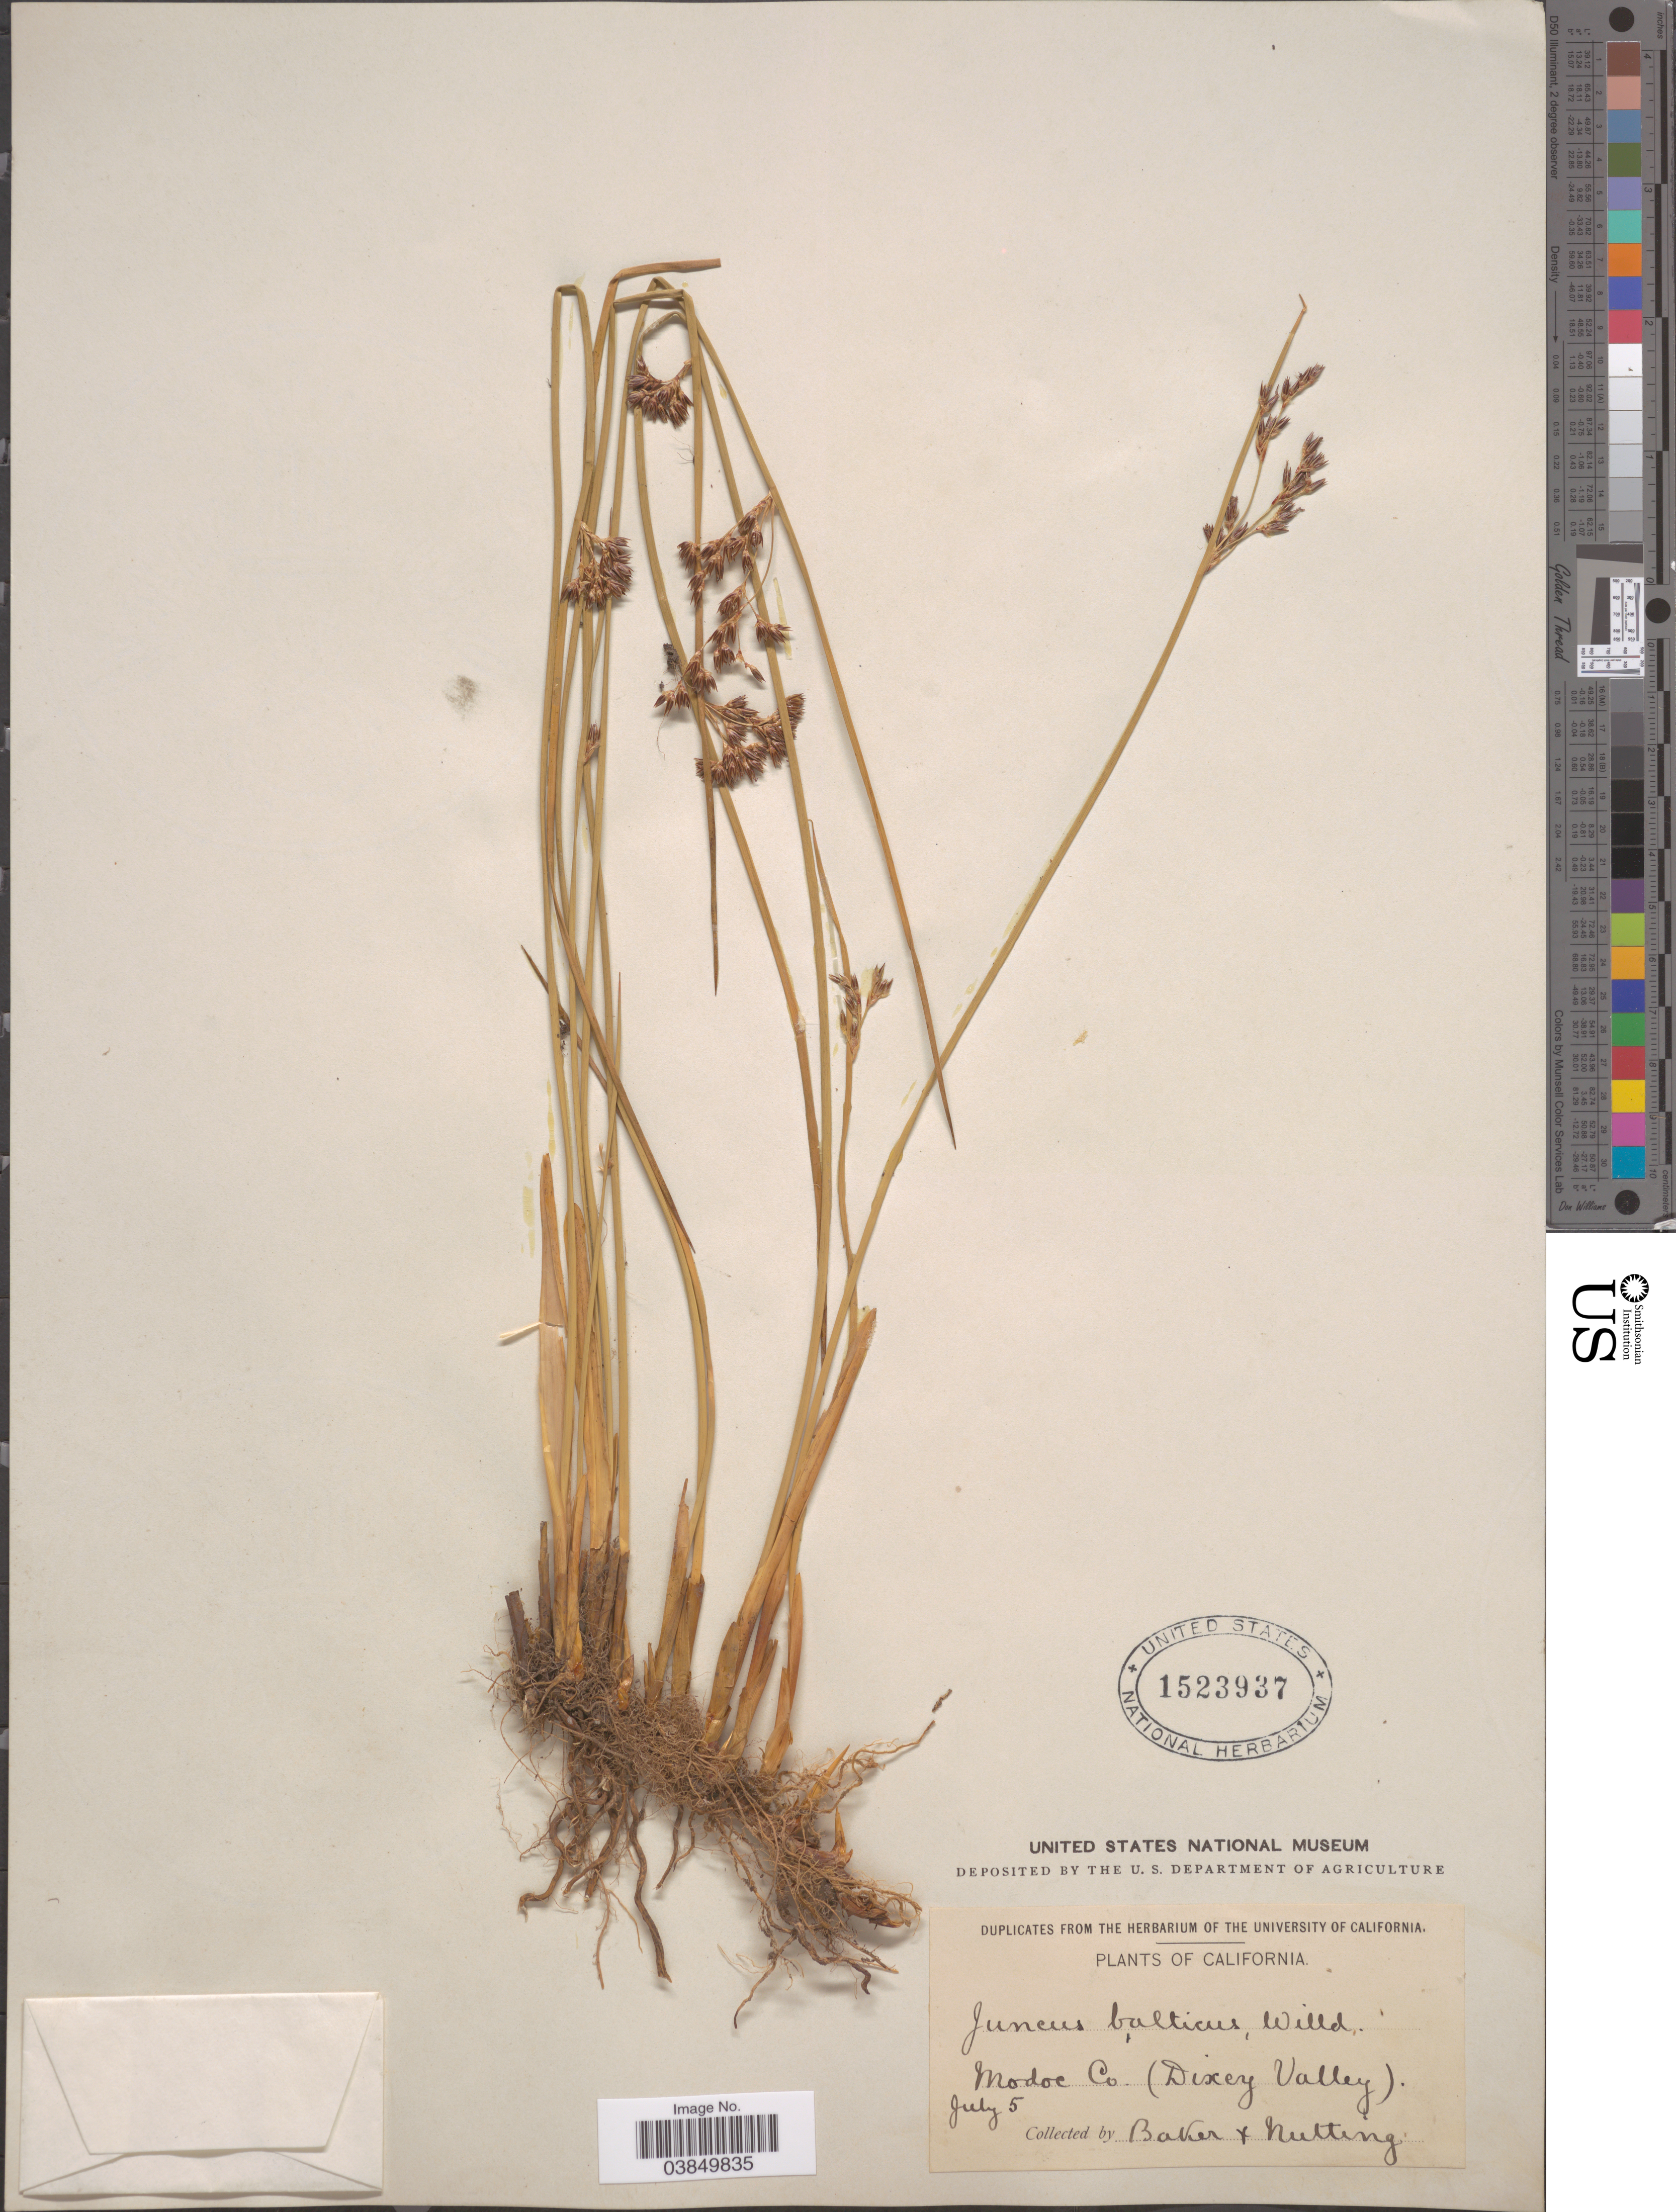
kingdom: Plantae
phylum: Tracheophyta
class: Liliopsida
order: Poales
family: Juncaceae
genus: Juncus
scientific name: Juncus balticus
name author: Willd.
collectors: -- Baker & Nutting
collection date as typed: Transcribed d/m/y: /7/5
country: United States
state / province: California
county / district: Modoc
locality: Modoc Co. (Dixey Valley).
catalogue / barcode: US 1523937